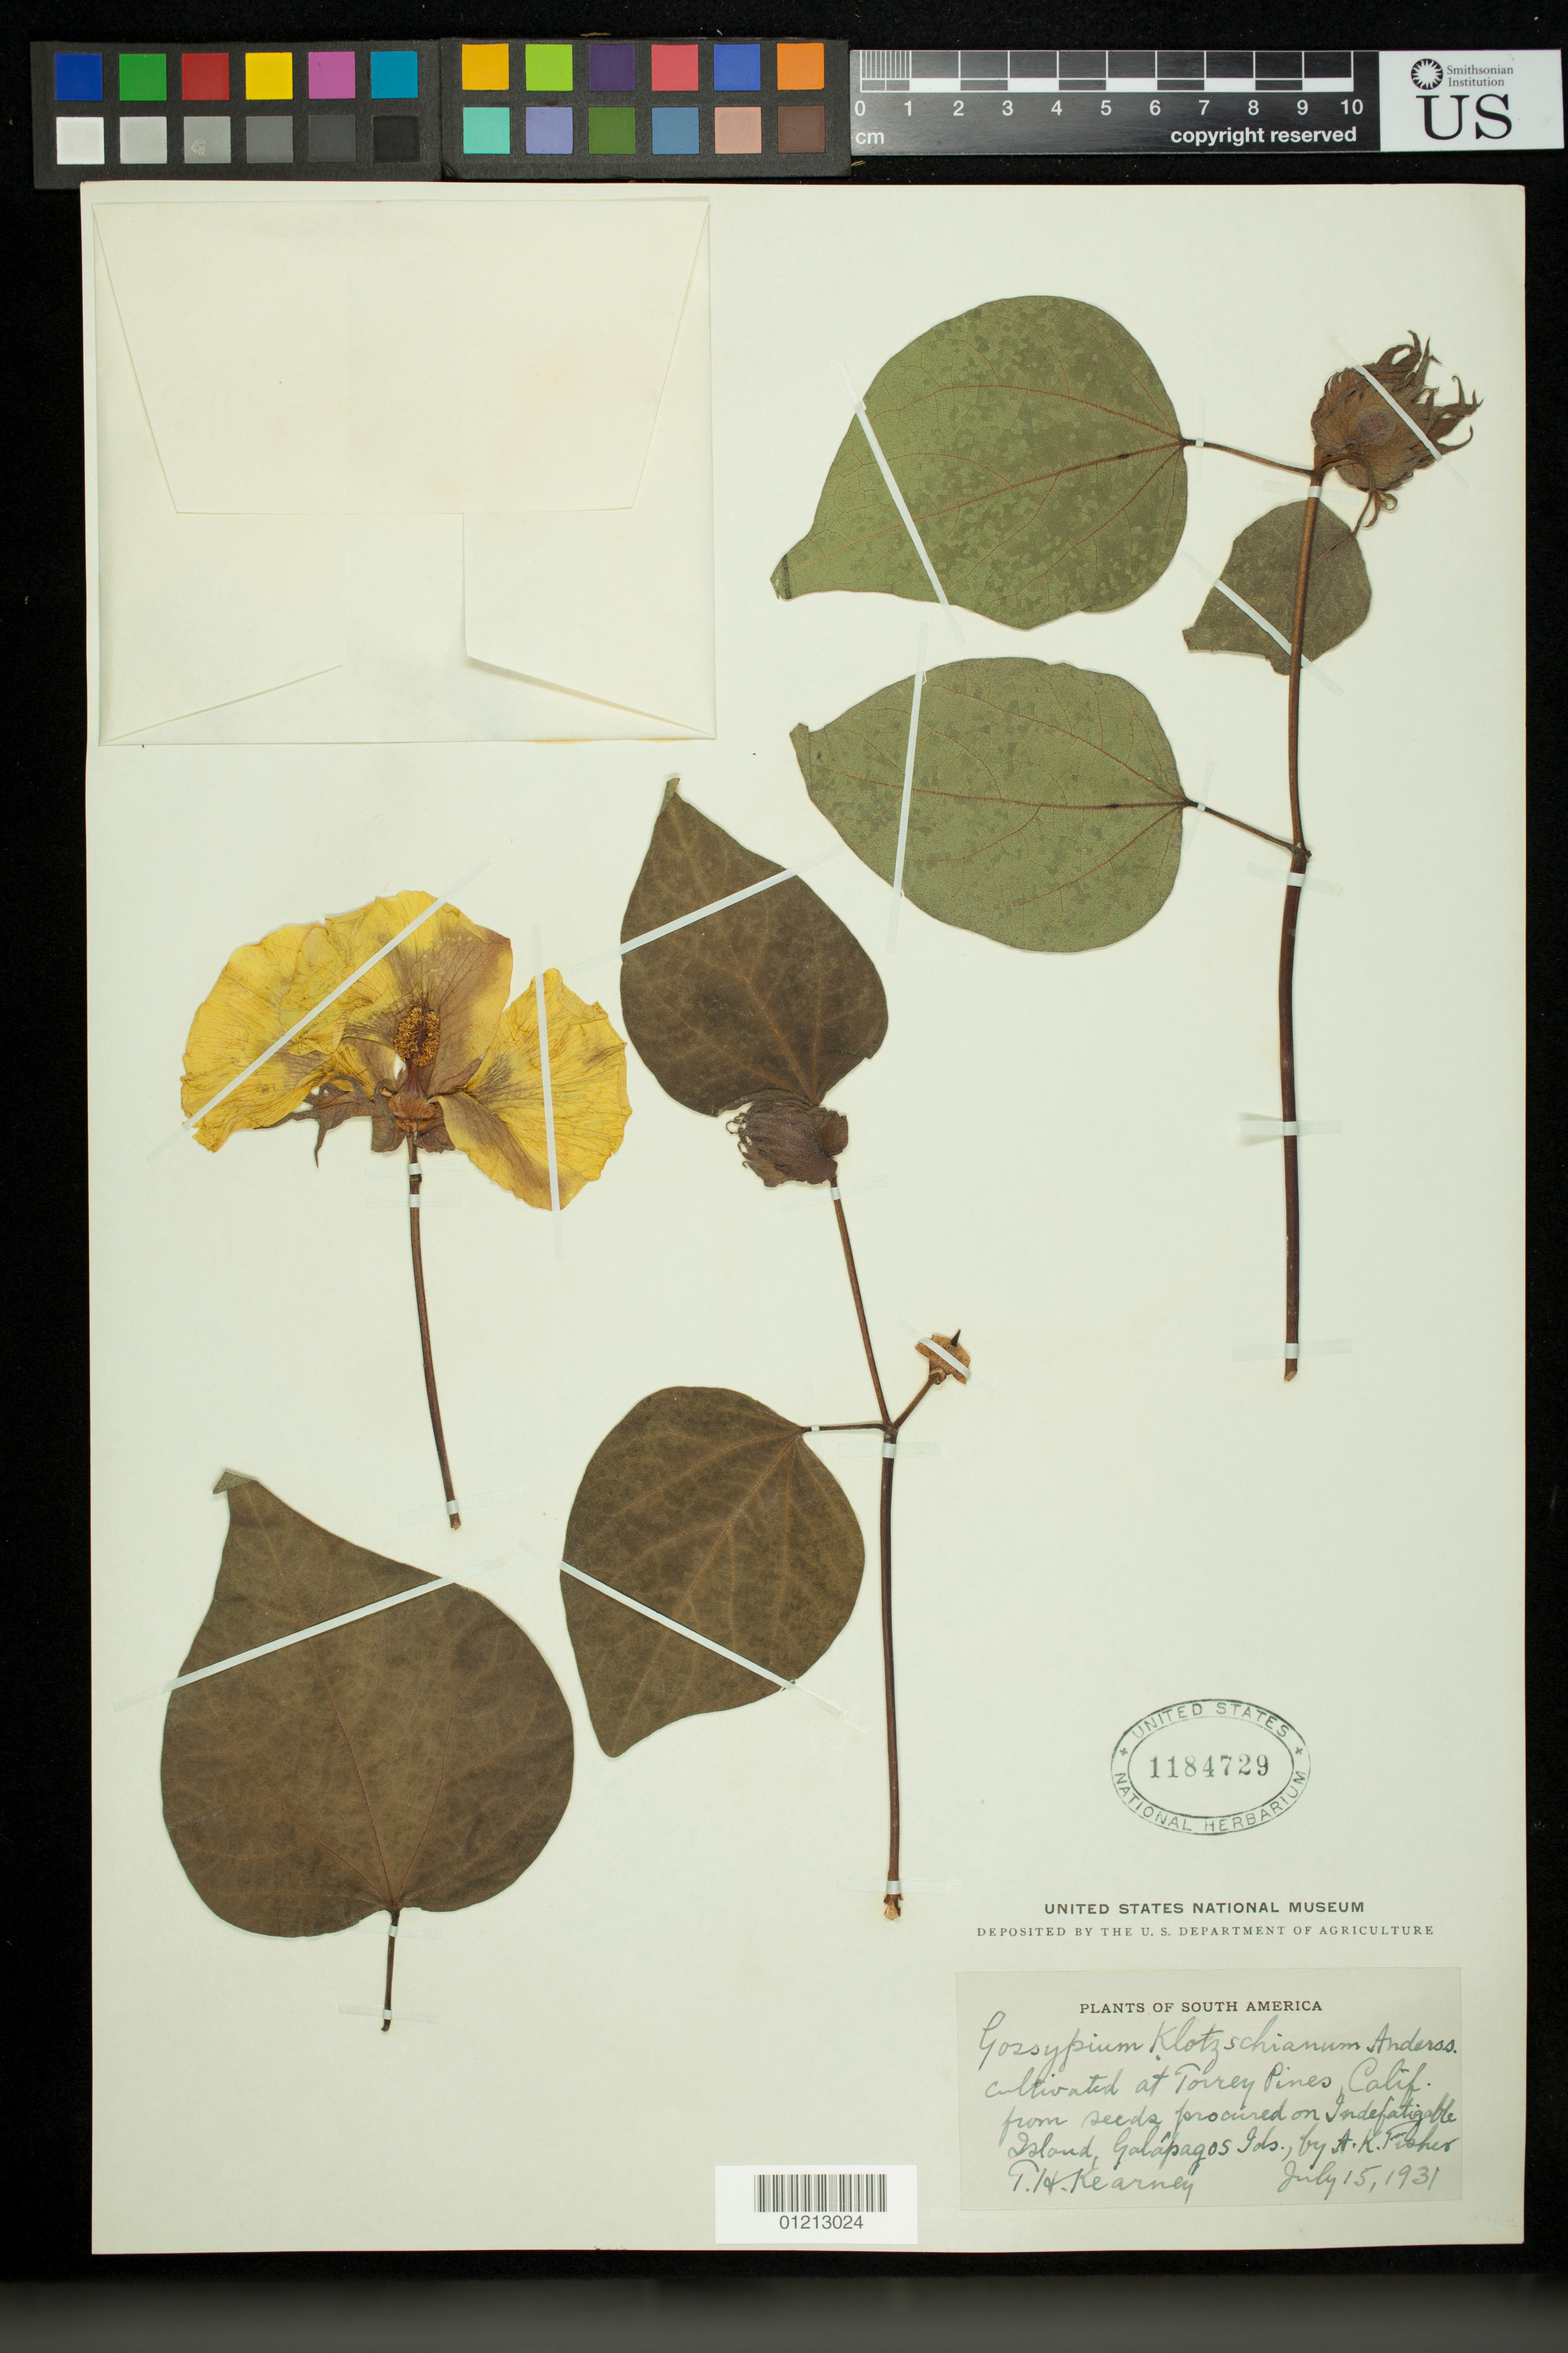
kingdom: Plantae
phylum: Tracheophyta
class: Magnoliopsida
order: Malvales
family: Malvaceae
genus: Gossypium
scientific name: Gossypium klotschianum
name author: Anderson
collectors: T. H. Kearney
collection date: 1931-07-15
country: United States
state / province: California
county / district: San Diego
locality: cultivated at Torrey Pines, Calif. from seeds procured on Indefatigable Island,Galapagos Ids., by A. K. Fisher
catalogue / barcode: US 1184729